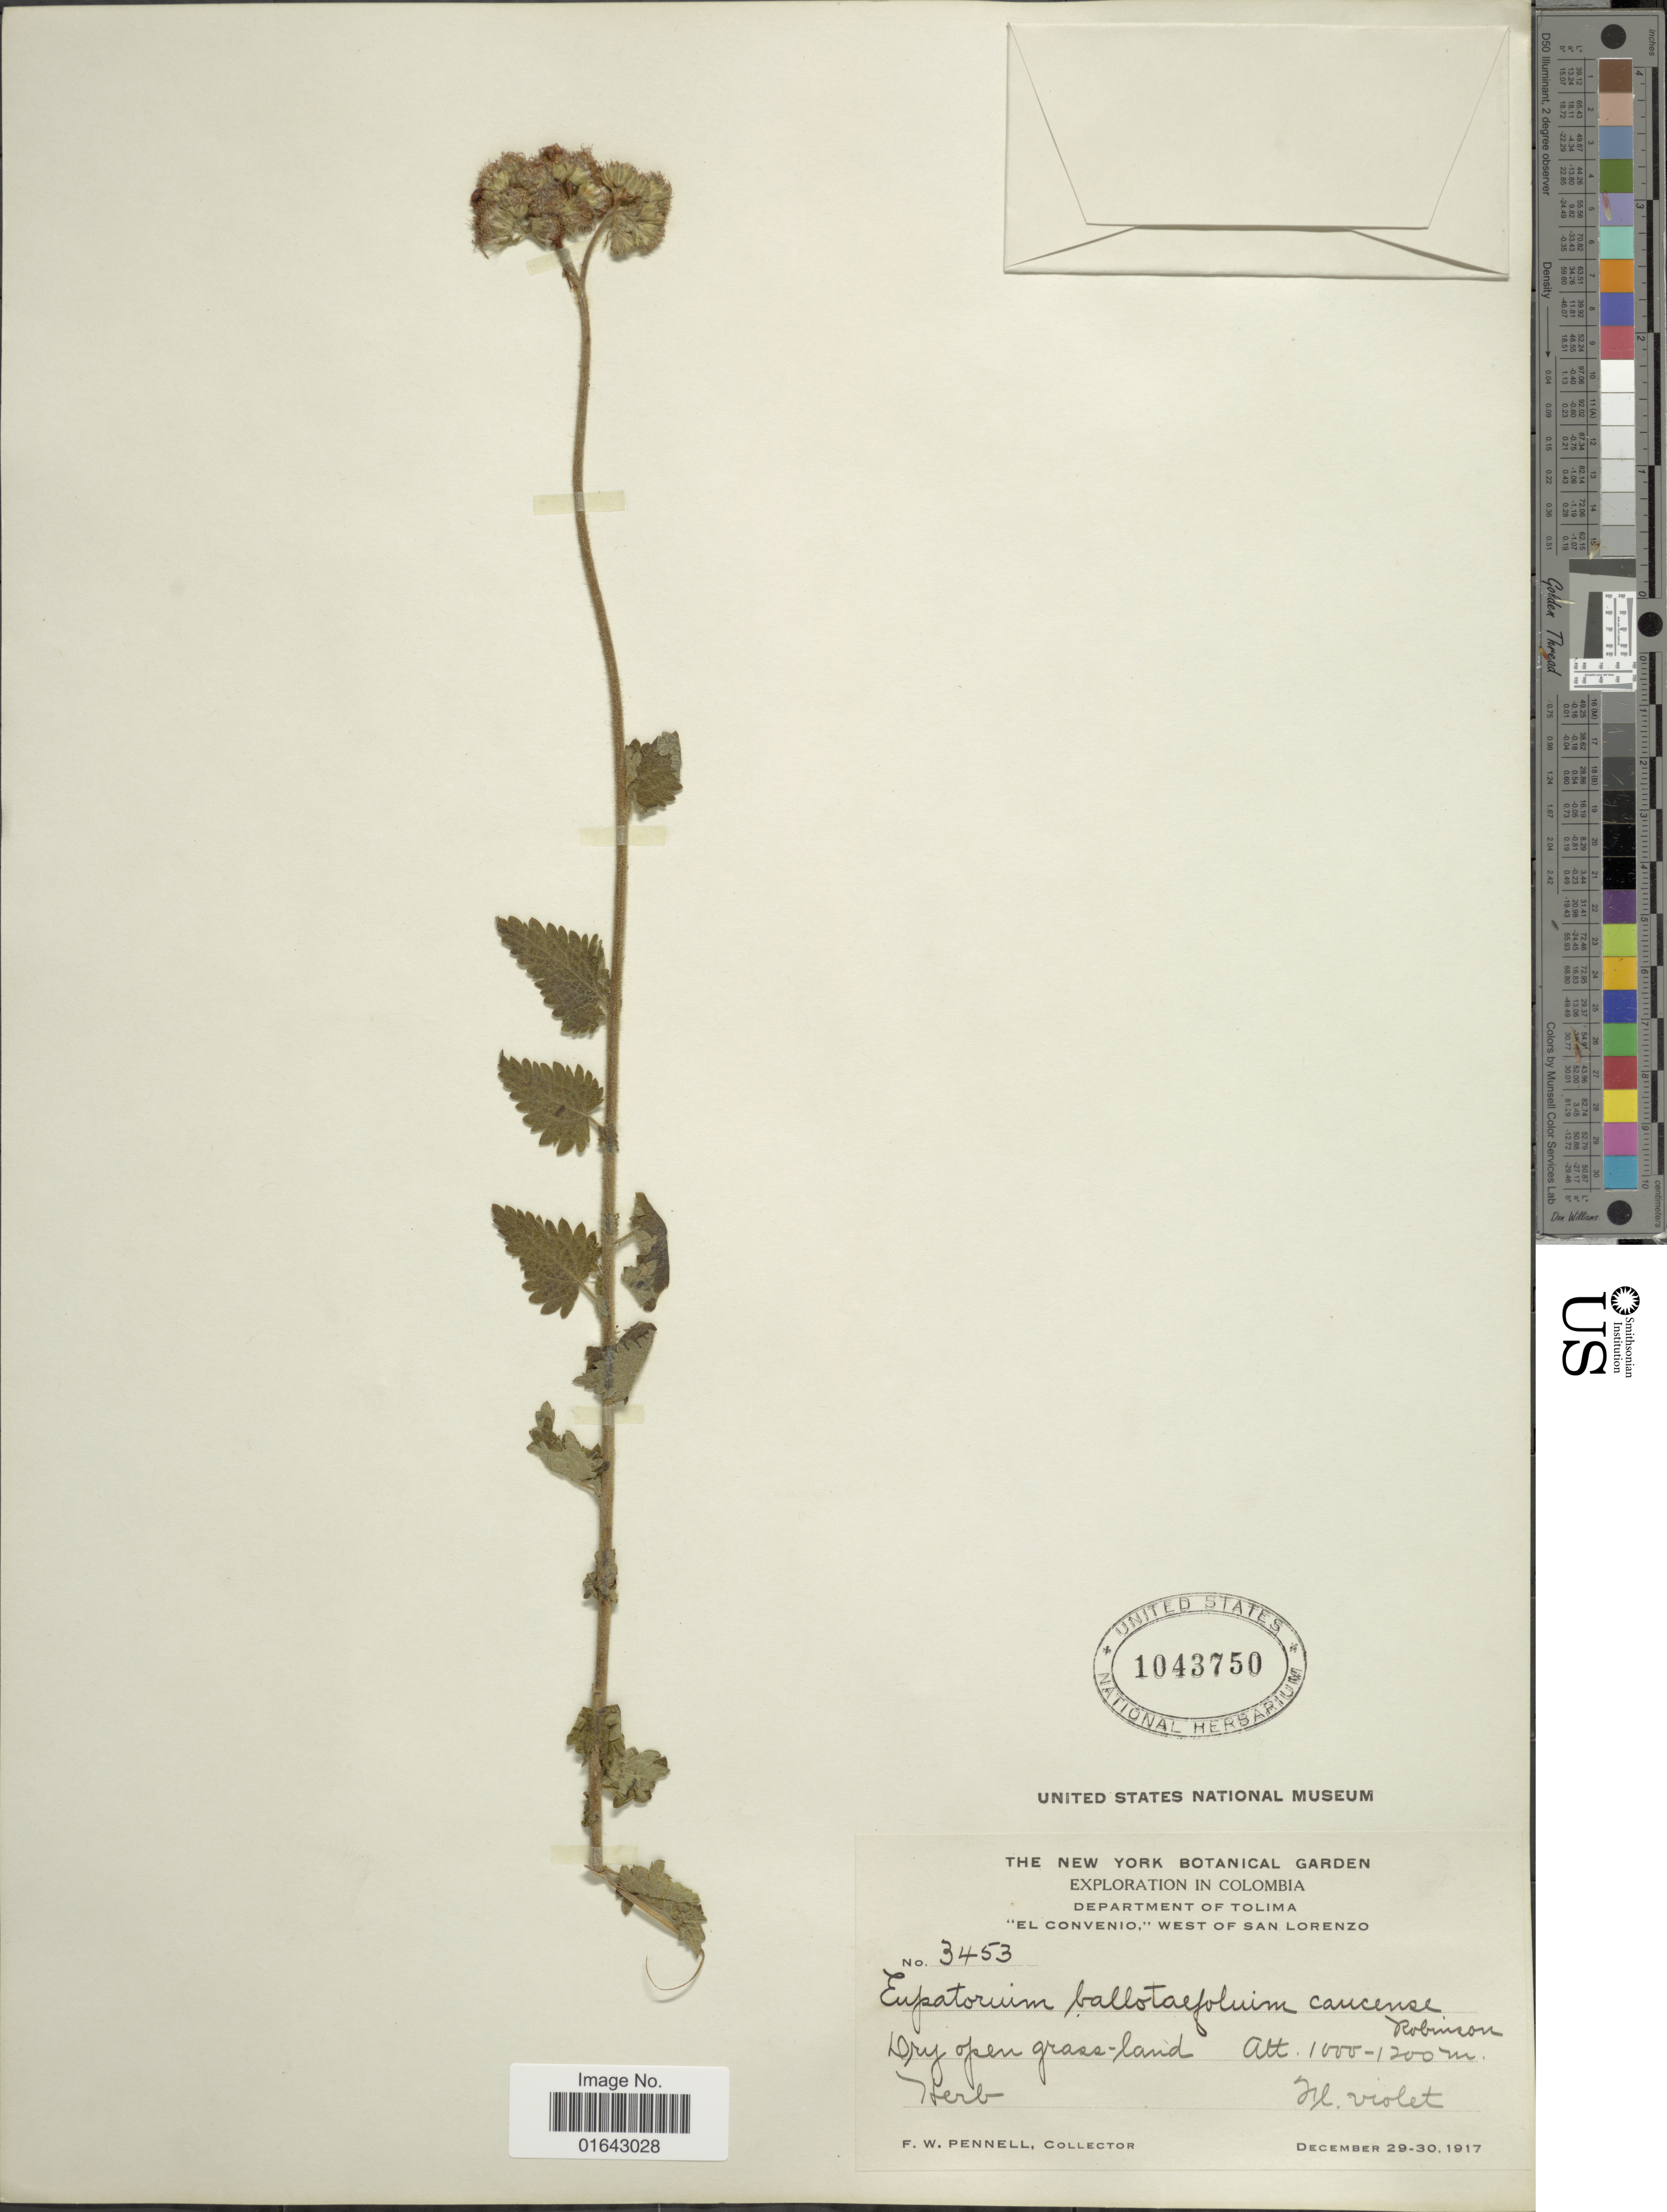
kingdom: Plantae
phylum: Tracheophyta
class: Magnoliopsida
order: Asterales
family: Asteraceae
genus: Conocliniopsis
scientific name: Conocliniopsis prasiifolia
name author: (DC.) R.M. King & H. Rob.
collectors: F. W. Pennell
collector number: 3453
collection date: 1917-12-29/1917-12-30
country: Colombia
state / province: Tolima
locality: Department of Tolima. "El Convenio", West of San Lorenzo.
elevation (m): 1000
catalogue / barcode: US 1043750